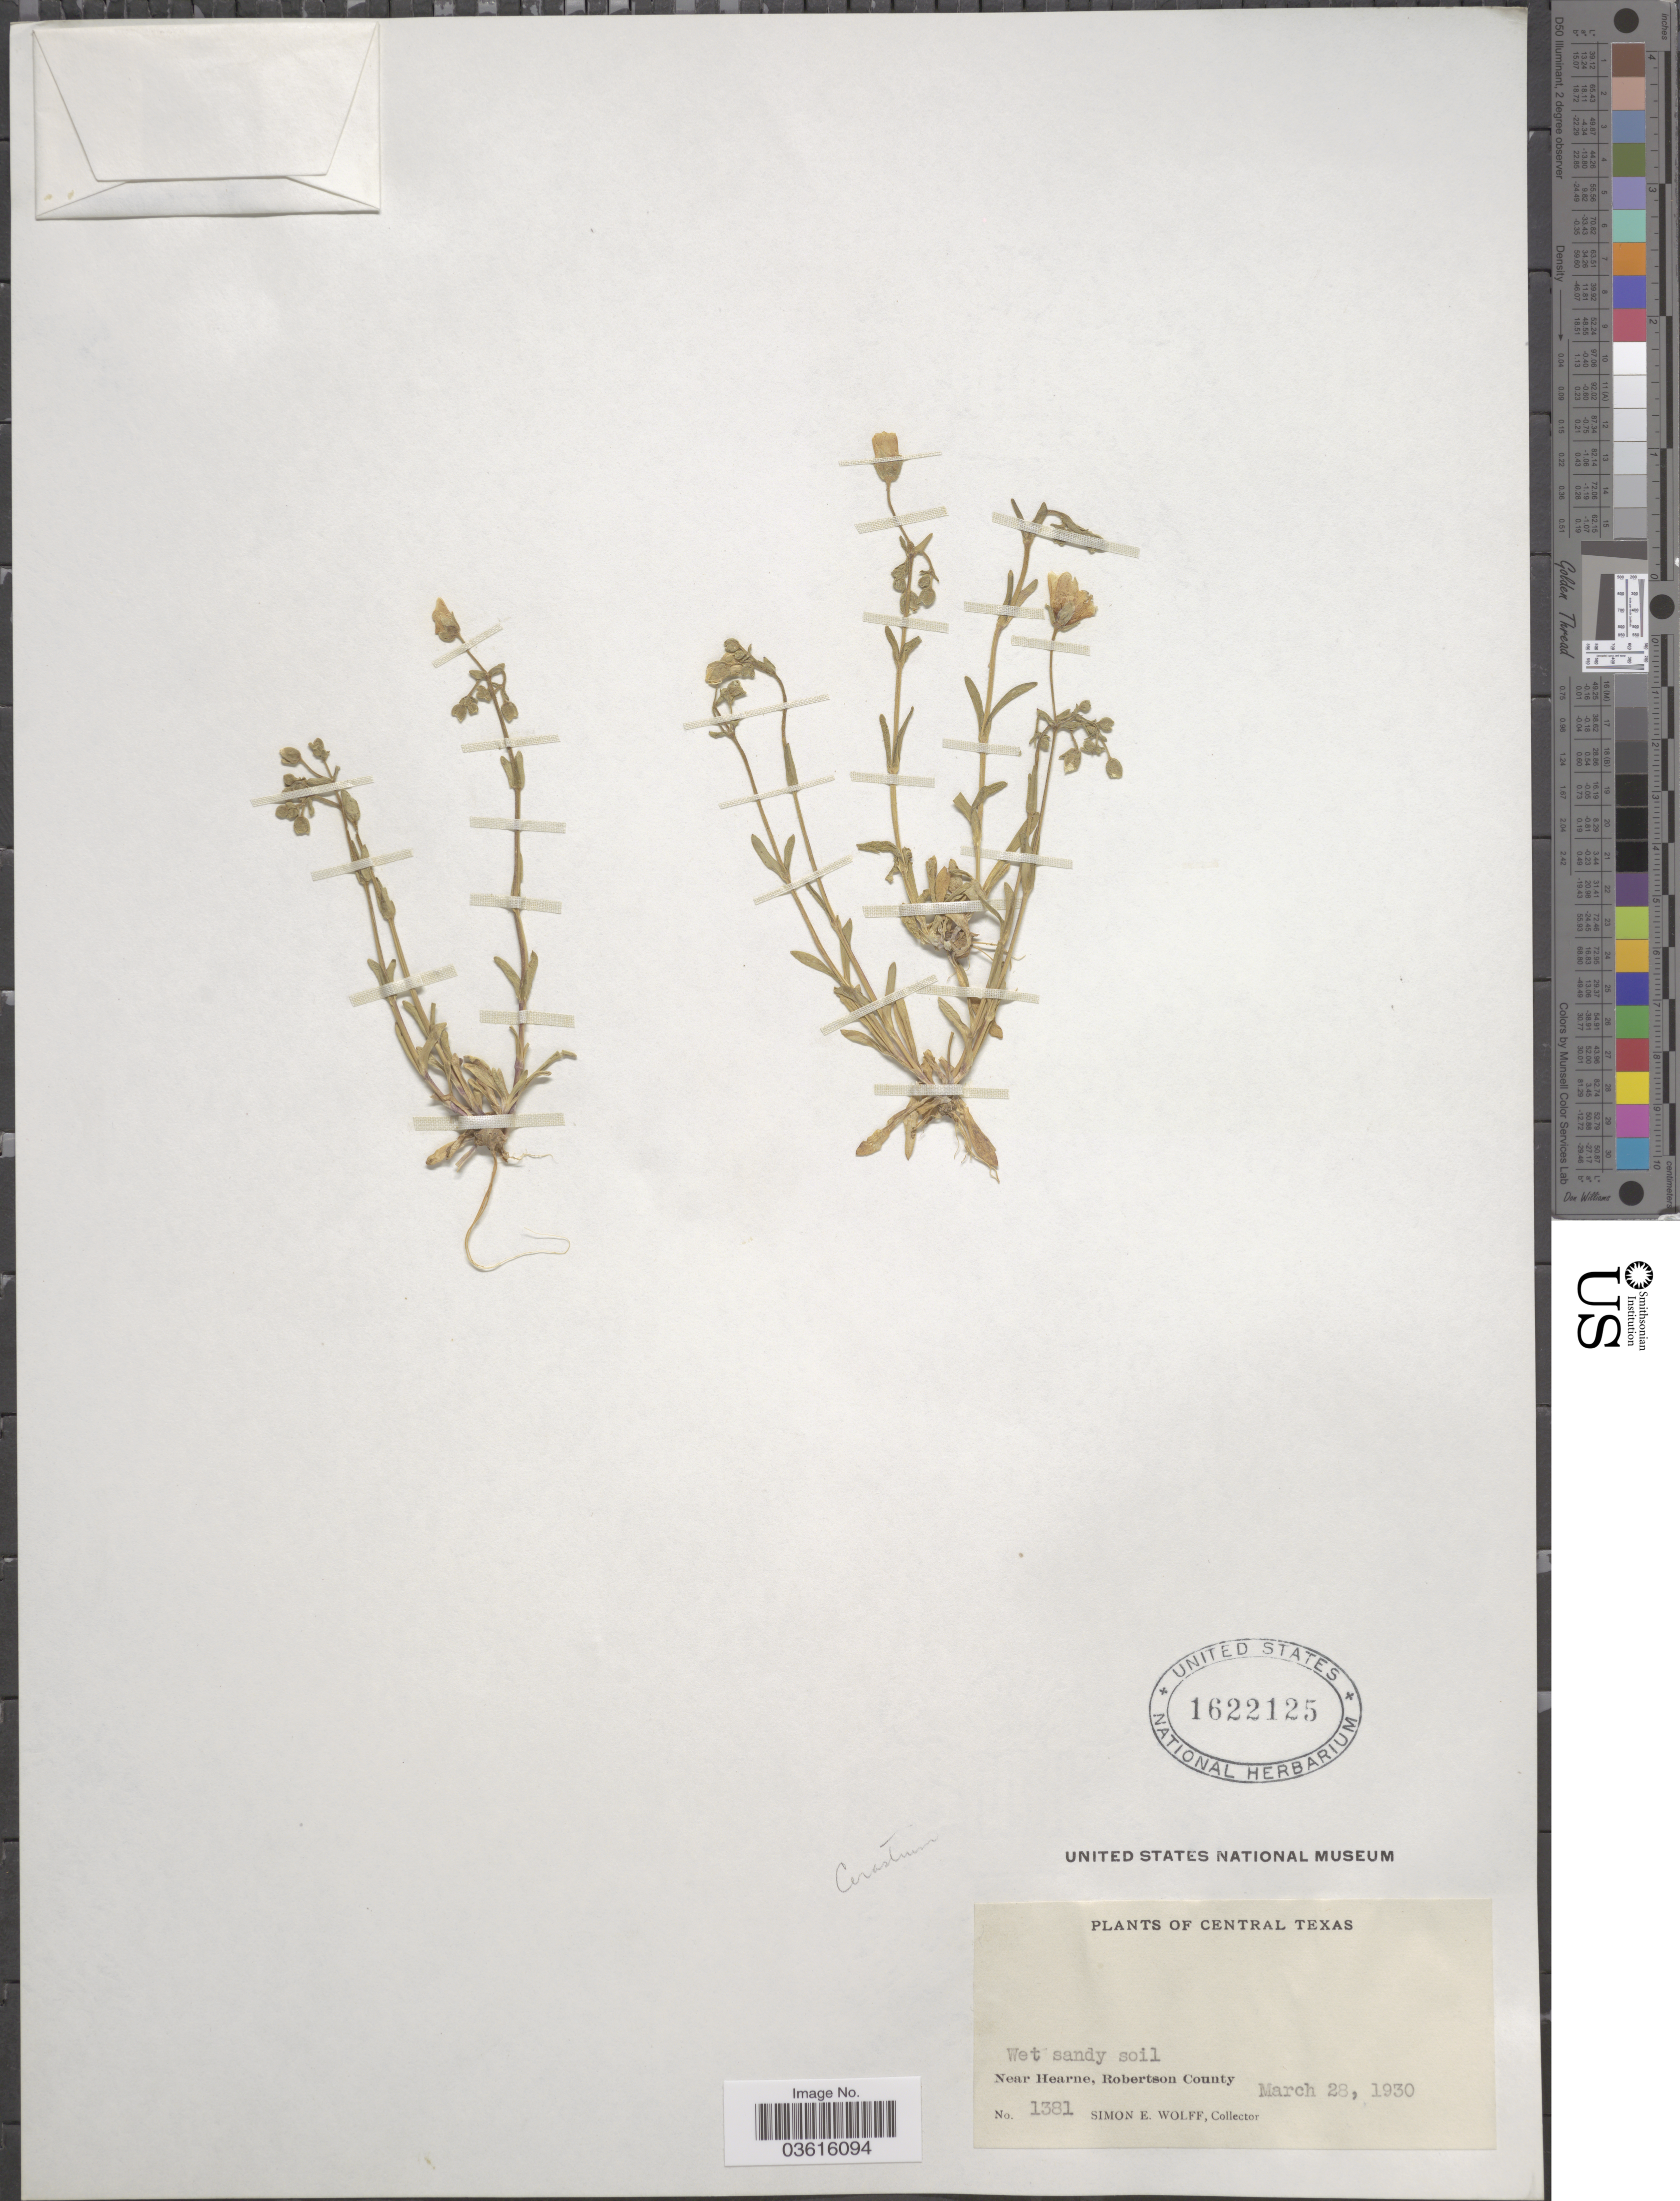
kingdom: Plantae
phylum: Tracheophyta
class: Magnoliopsida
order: Caryophyllales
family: Caryophyllaceae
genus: Minuartia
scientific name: Minuartia drummondii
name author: (Shinners) McNeill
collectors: S. E. Wolff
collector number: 1381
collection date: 1930-03-28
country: United States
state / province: Texas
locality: Central Texas. Near Hearne, Robertson County.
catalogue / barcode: US 1622125